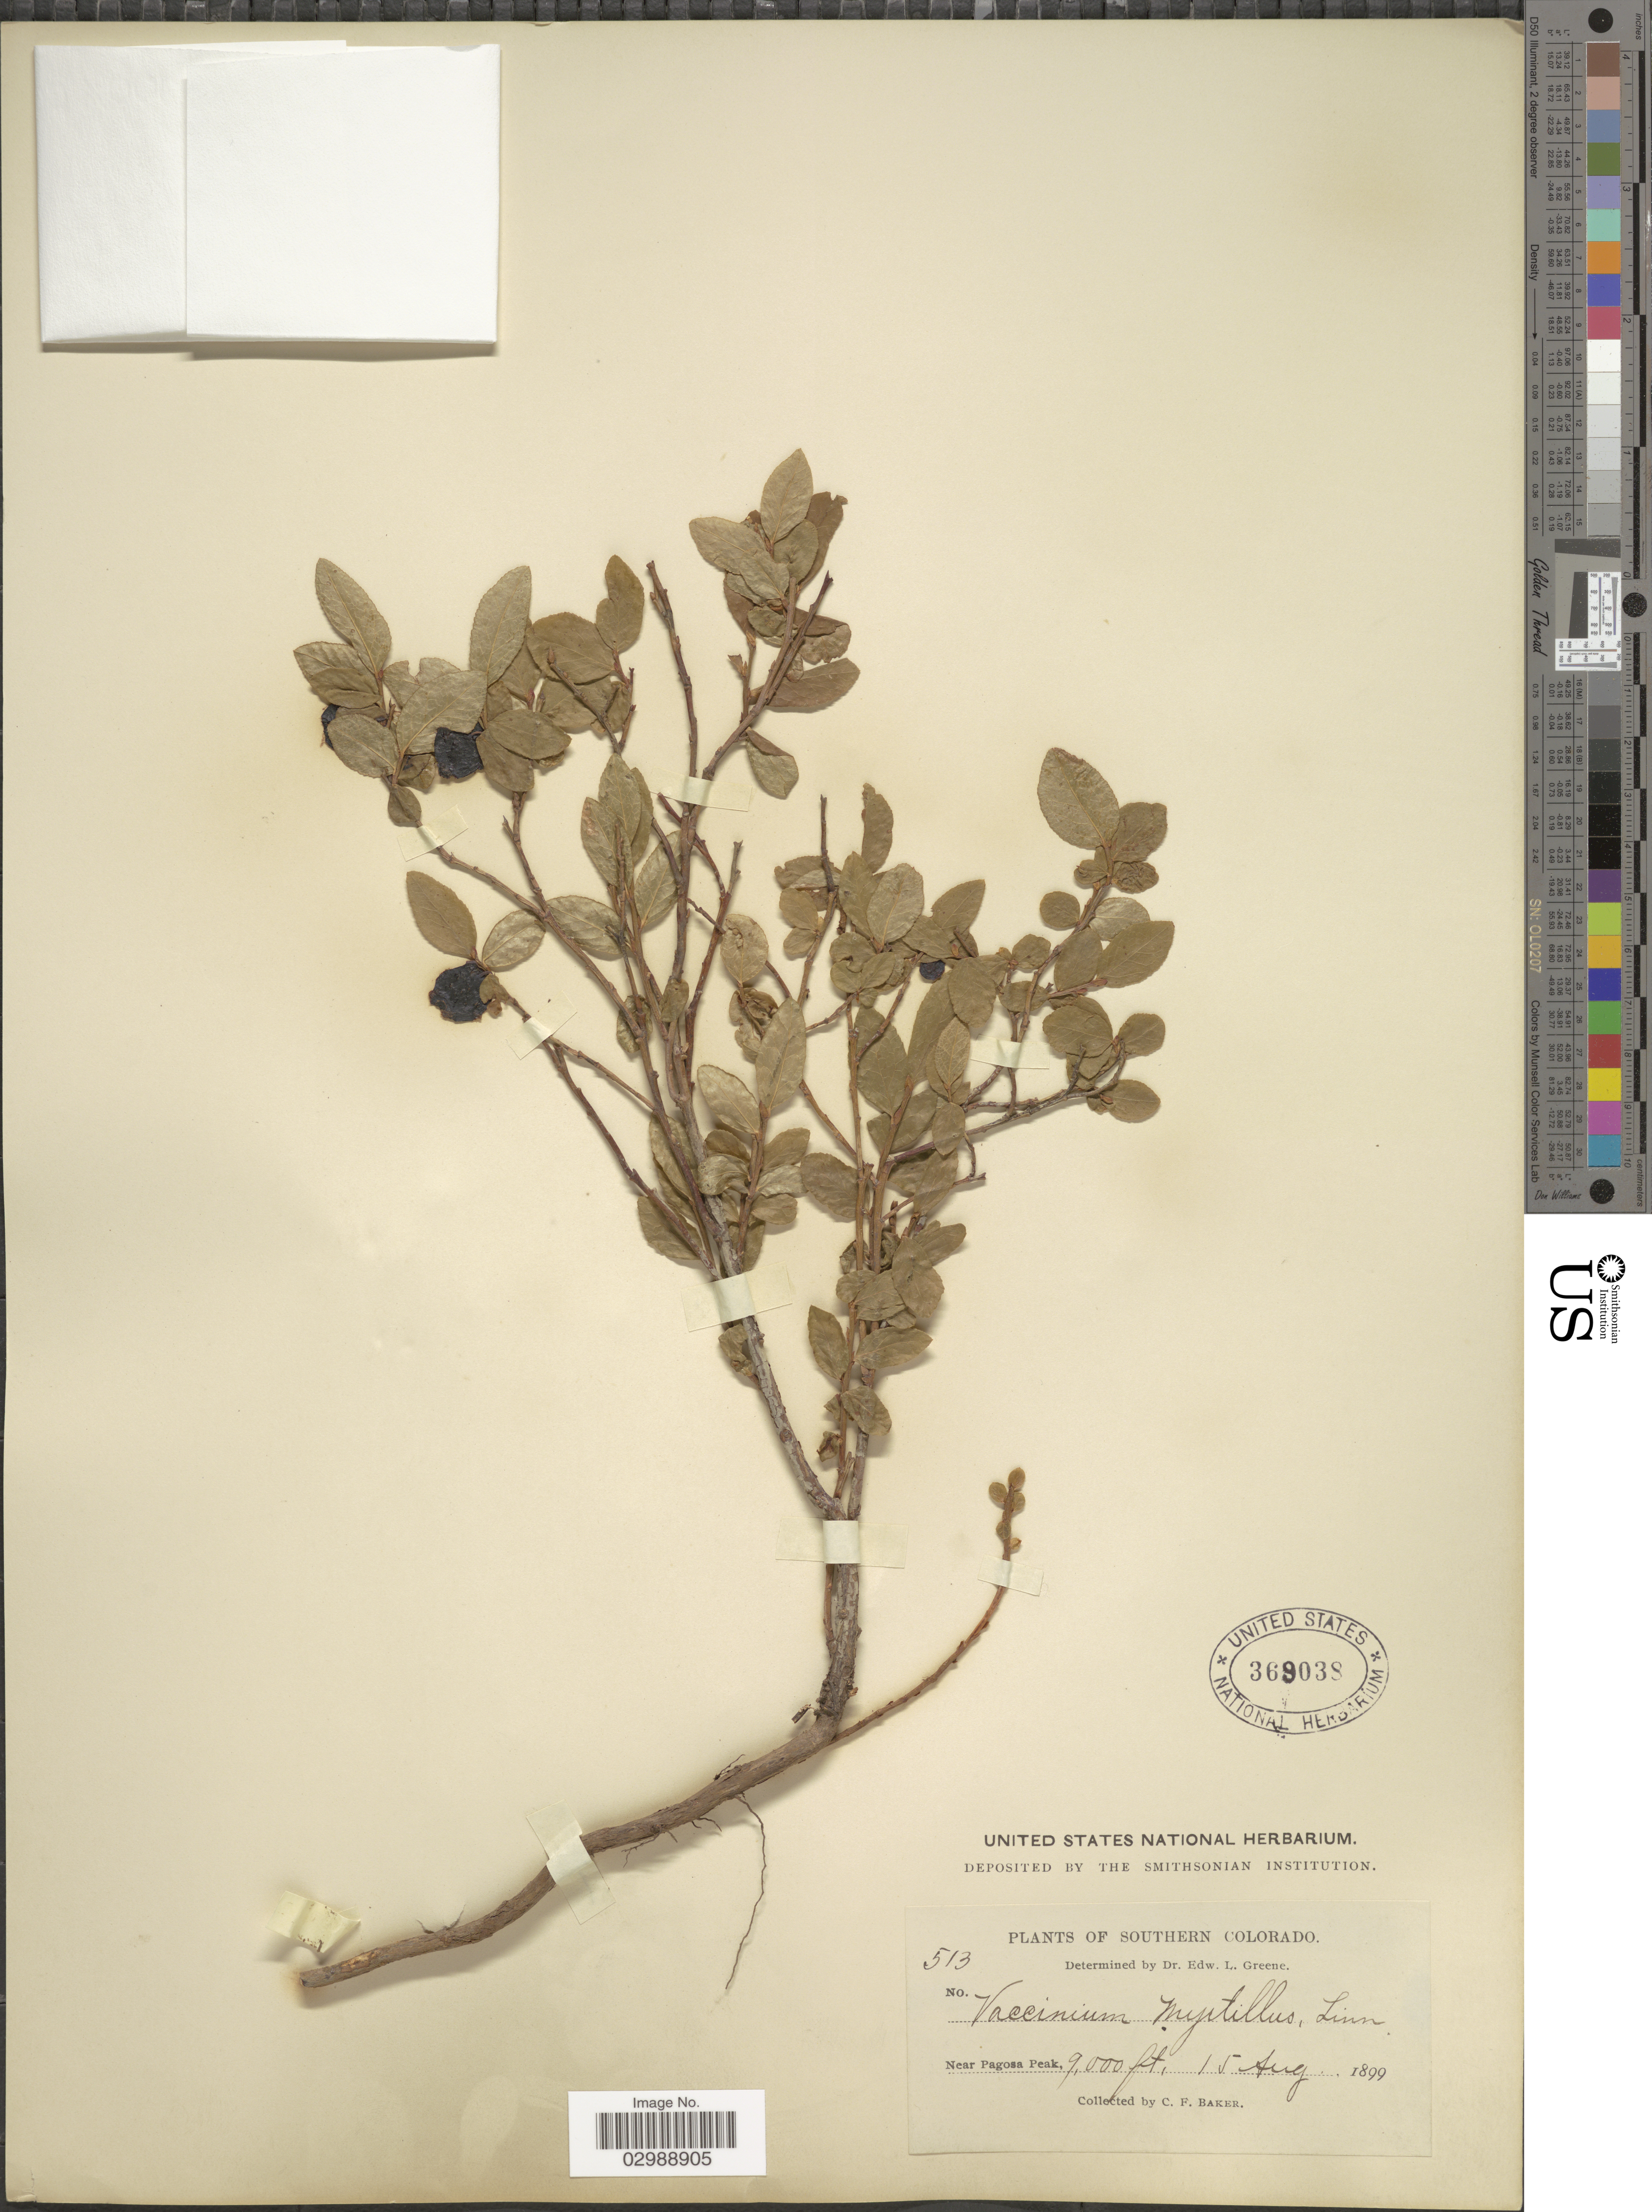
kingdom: Plantae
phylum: Tracheophyta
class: Magnoliopsida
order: Ericales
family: Ericaceae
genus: Vaccinium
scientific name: Vaccinium oreophilum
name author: Rydb.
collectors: C. F. Baker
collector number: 513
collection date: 1899-08-15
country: United States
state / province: Colorado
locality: Southern Colorado. Near Pagosa Peak.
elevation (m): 2743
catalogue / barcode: US 369038